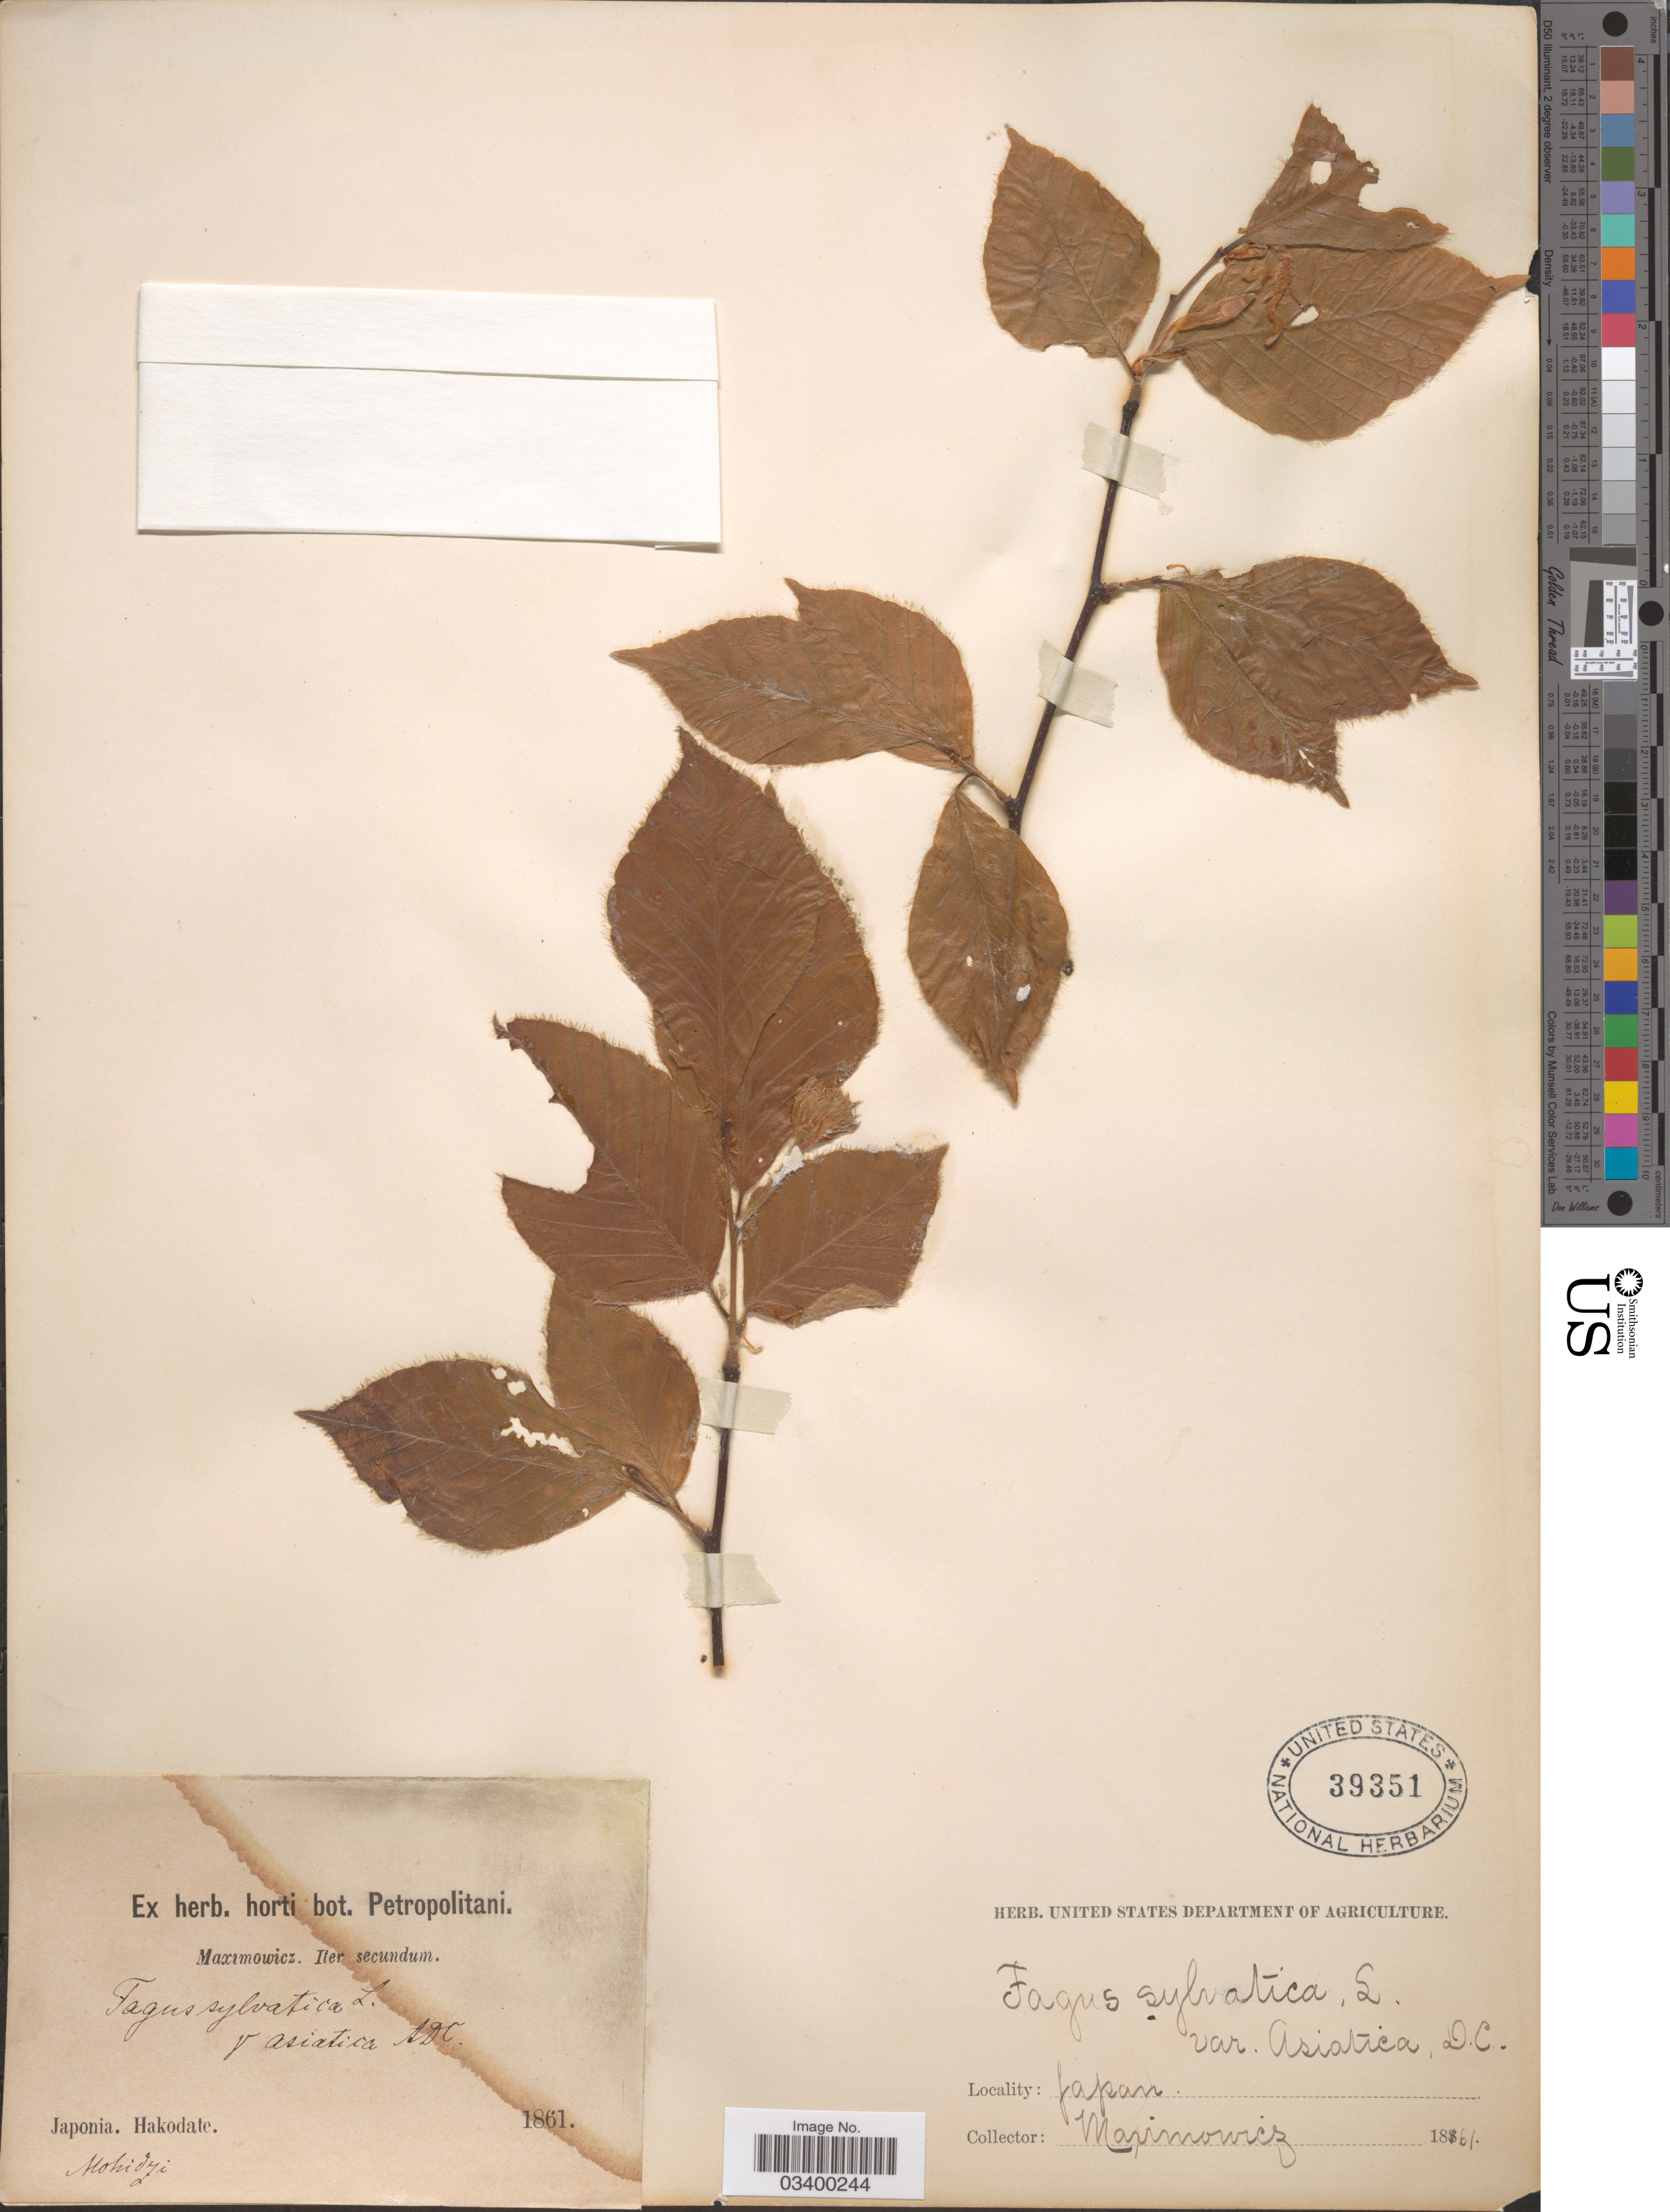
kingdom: Plantae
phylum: Tracheophyta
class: Magnoliopsida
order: Fagales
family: Fagaceae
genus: Fagus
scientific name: Fagus orientalis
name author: Lipsky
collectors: Maximowicz, --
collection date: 1861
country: Japan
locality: Hakodate. Mohidzi.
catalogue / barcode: US 39351